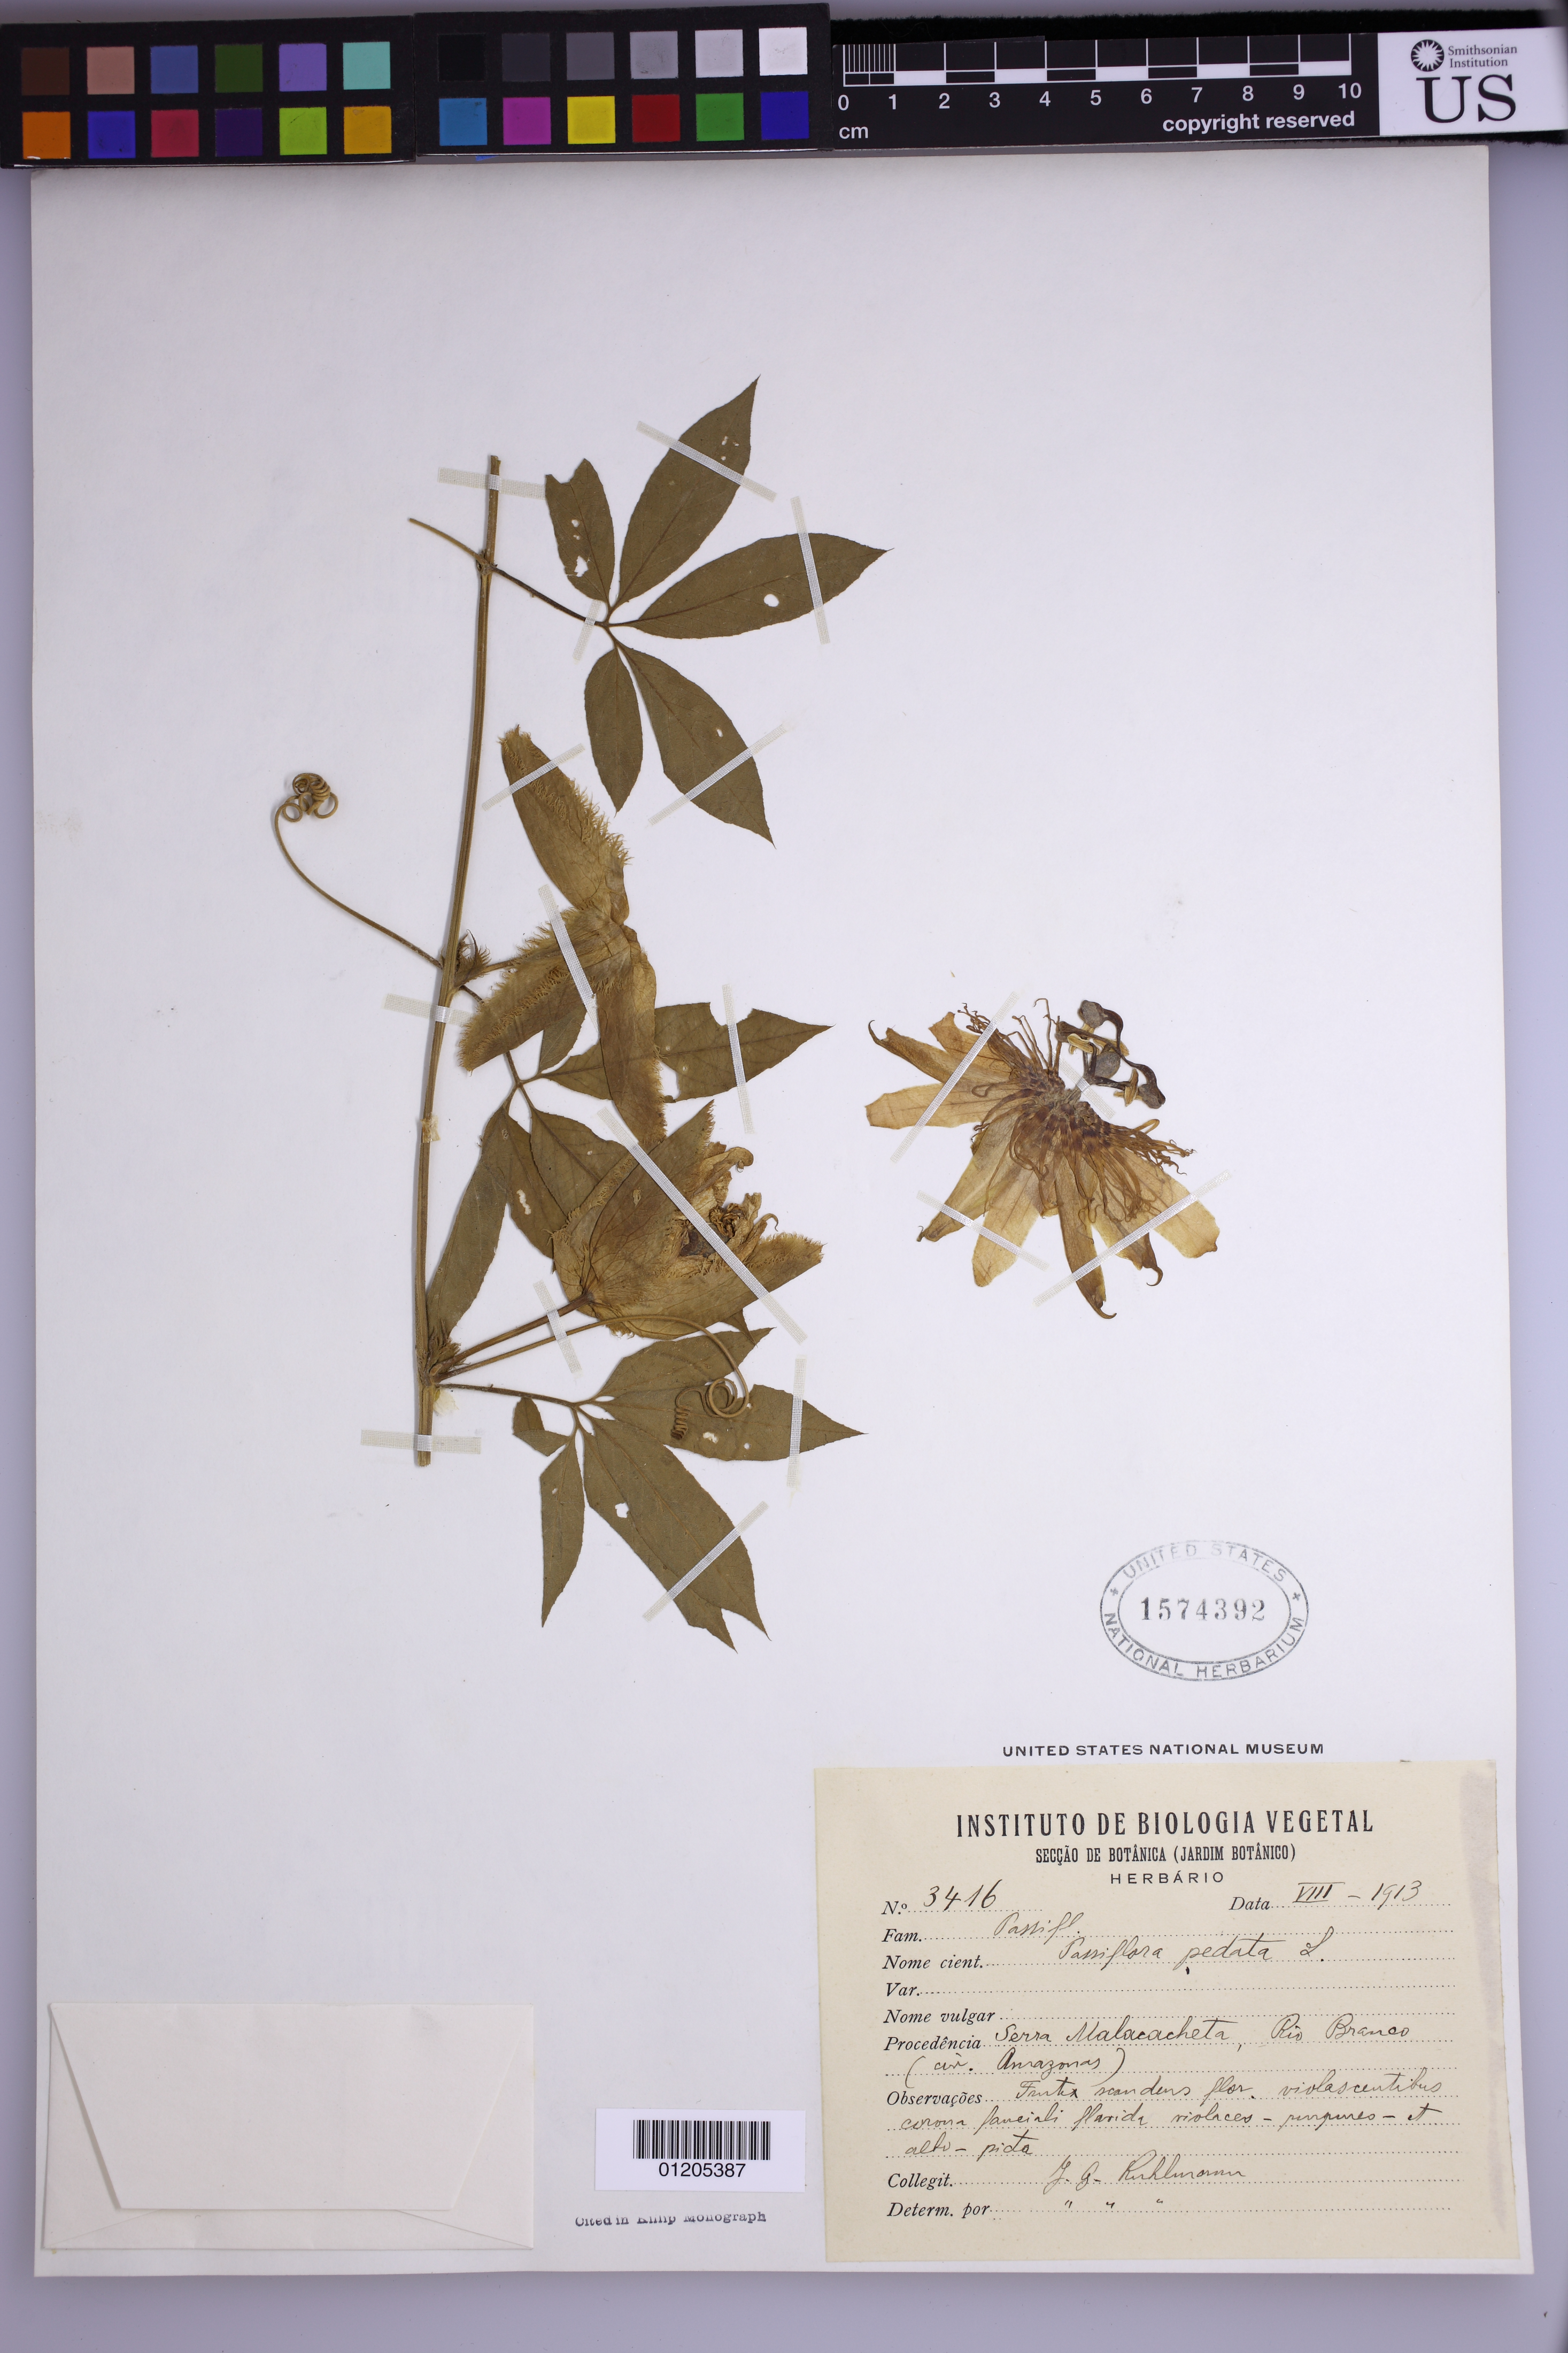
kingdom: Plantae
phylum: Tracheophyta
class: Magnoliopsida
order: Malpighiales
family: Passifloraceae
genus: Passiflora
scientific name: Passiflora pedata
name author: L.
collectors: J. G. Ruhlmann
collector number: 3416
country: Brazil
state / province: Amazonas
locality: Serra Malacacheta, Rio Branco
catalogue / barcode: US 1574392